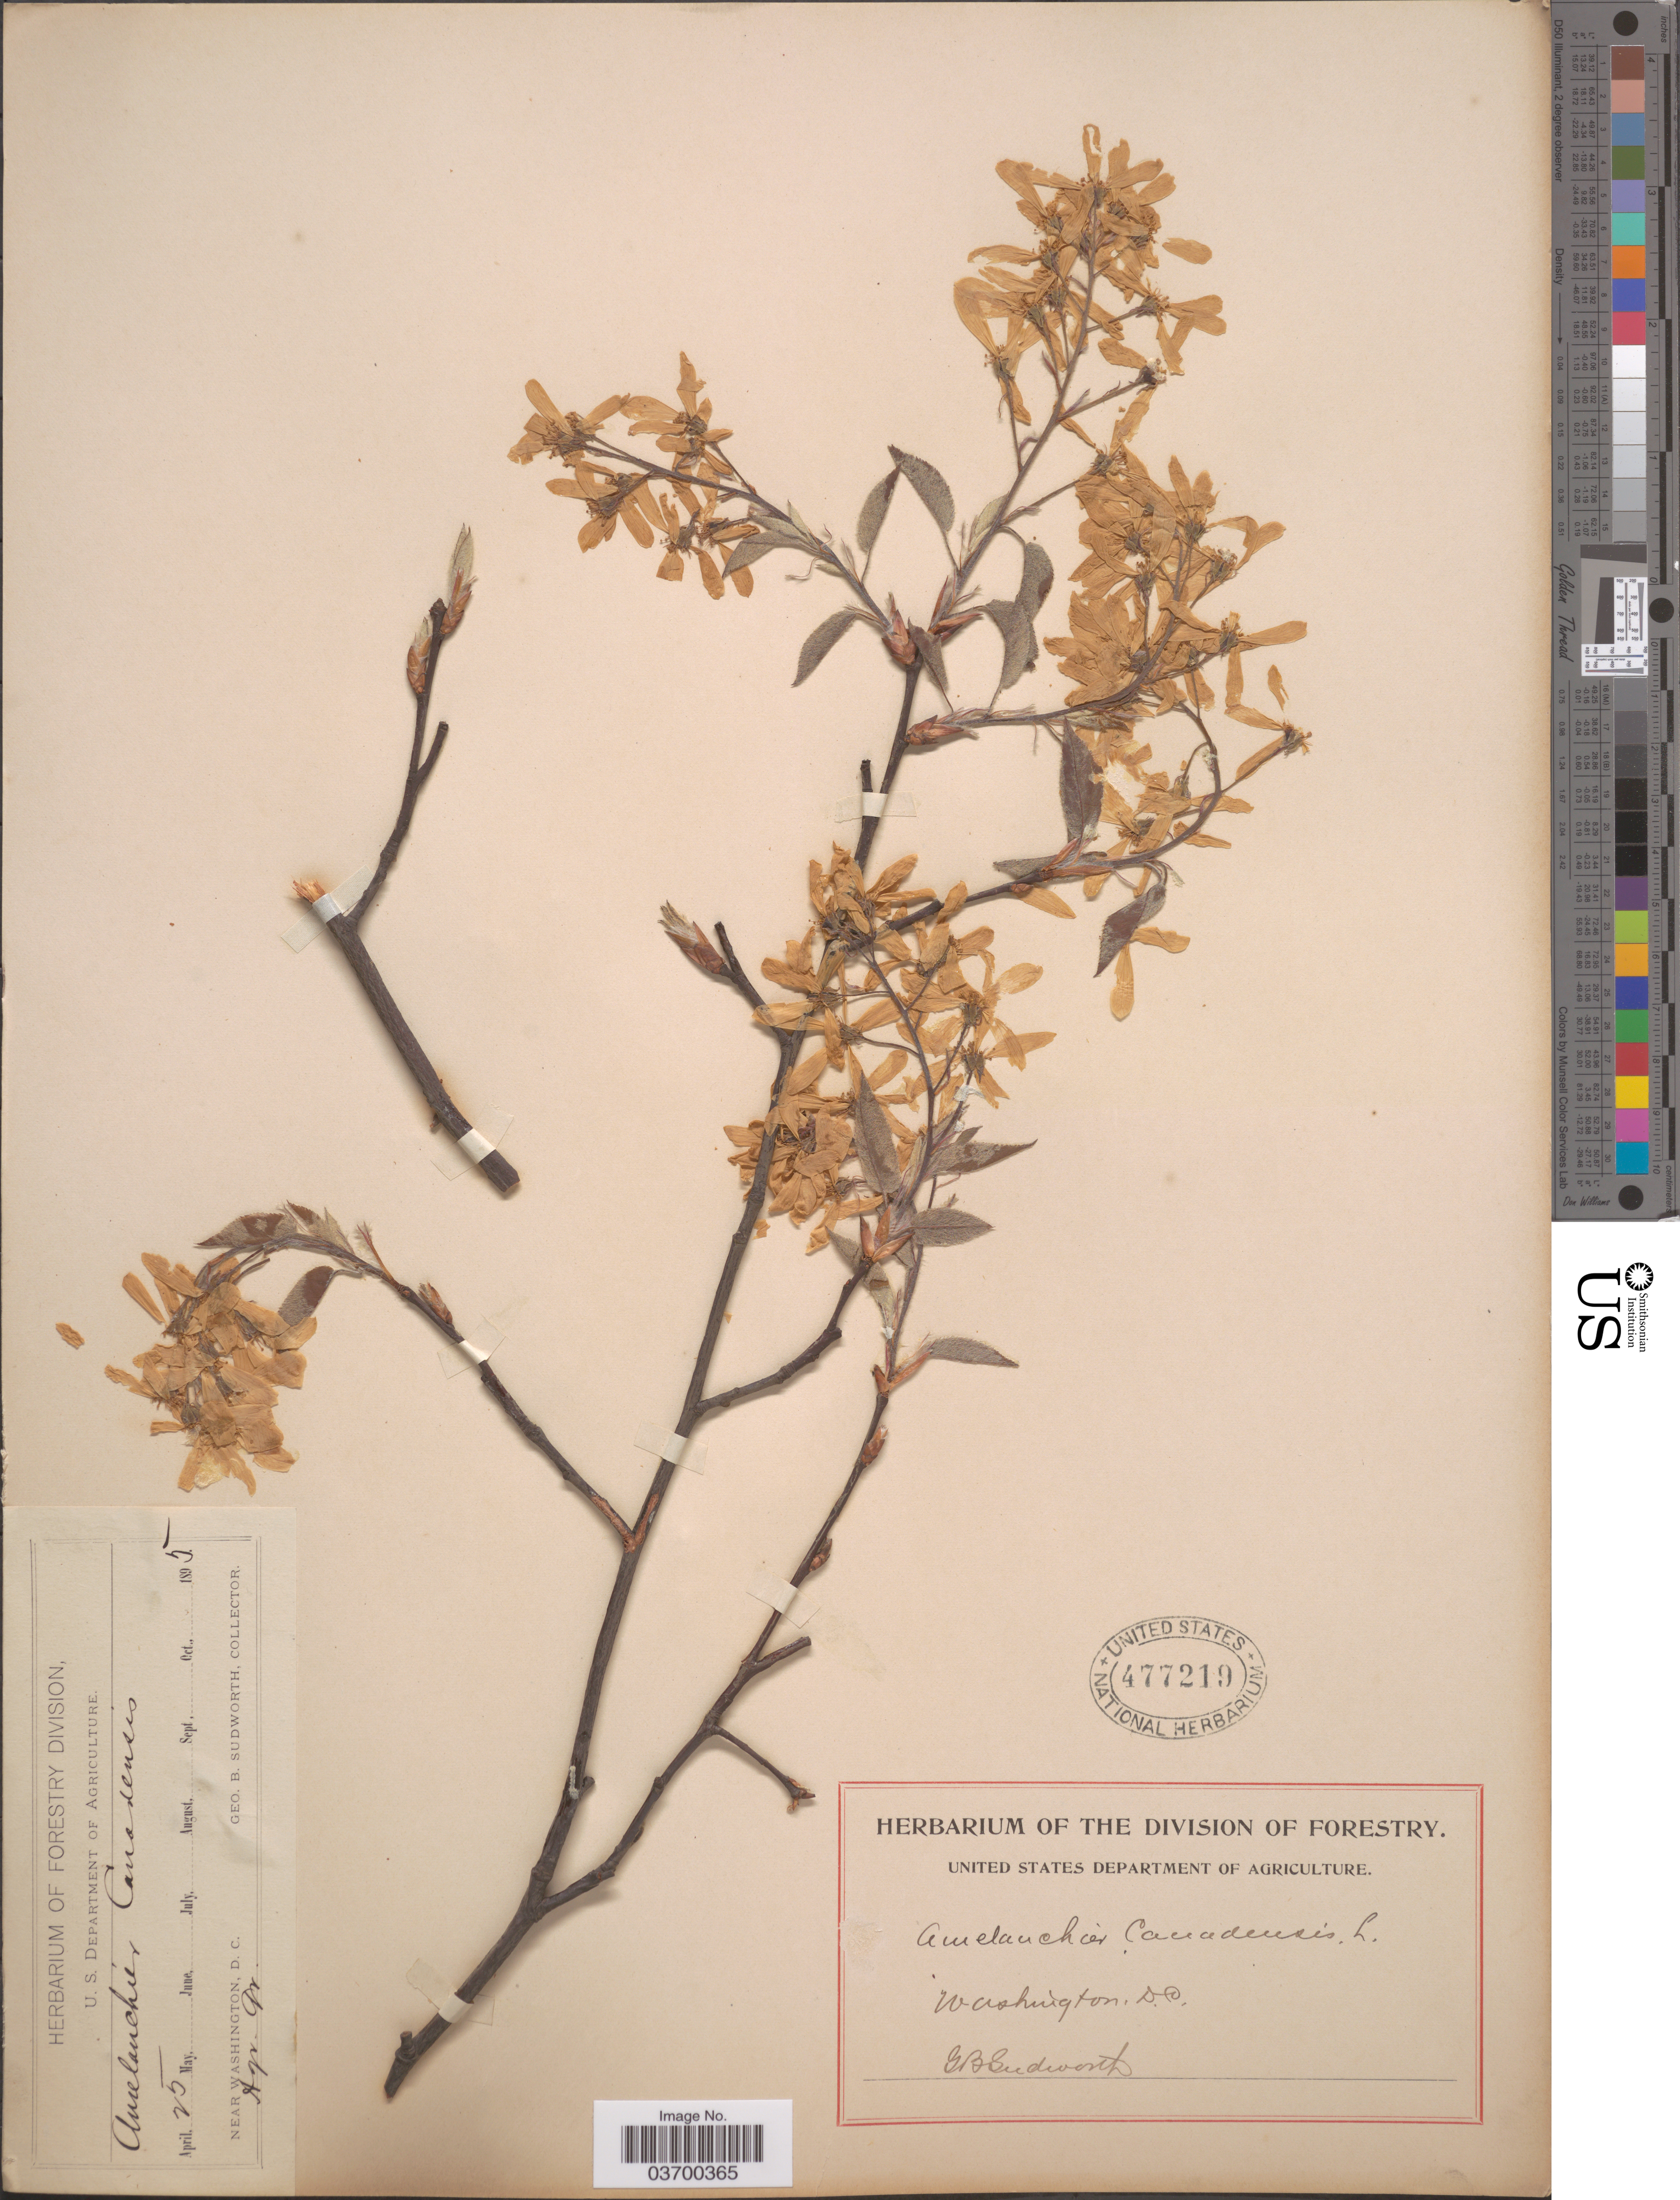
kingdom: Plantae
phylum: Tracheophyta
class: Magnoliopsida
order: Rosales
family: Rosaceae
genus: Amelanchier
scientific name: Amelanchier canadensis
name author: (L.) Medic.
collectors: G. B. Sudworth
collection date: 1895-04-25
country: United States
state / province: District of Columbia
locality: Near Washingotn D.C. Agr. Gr.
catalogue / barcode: US 477219